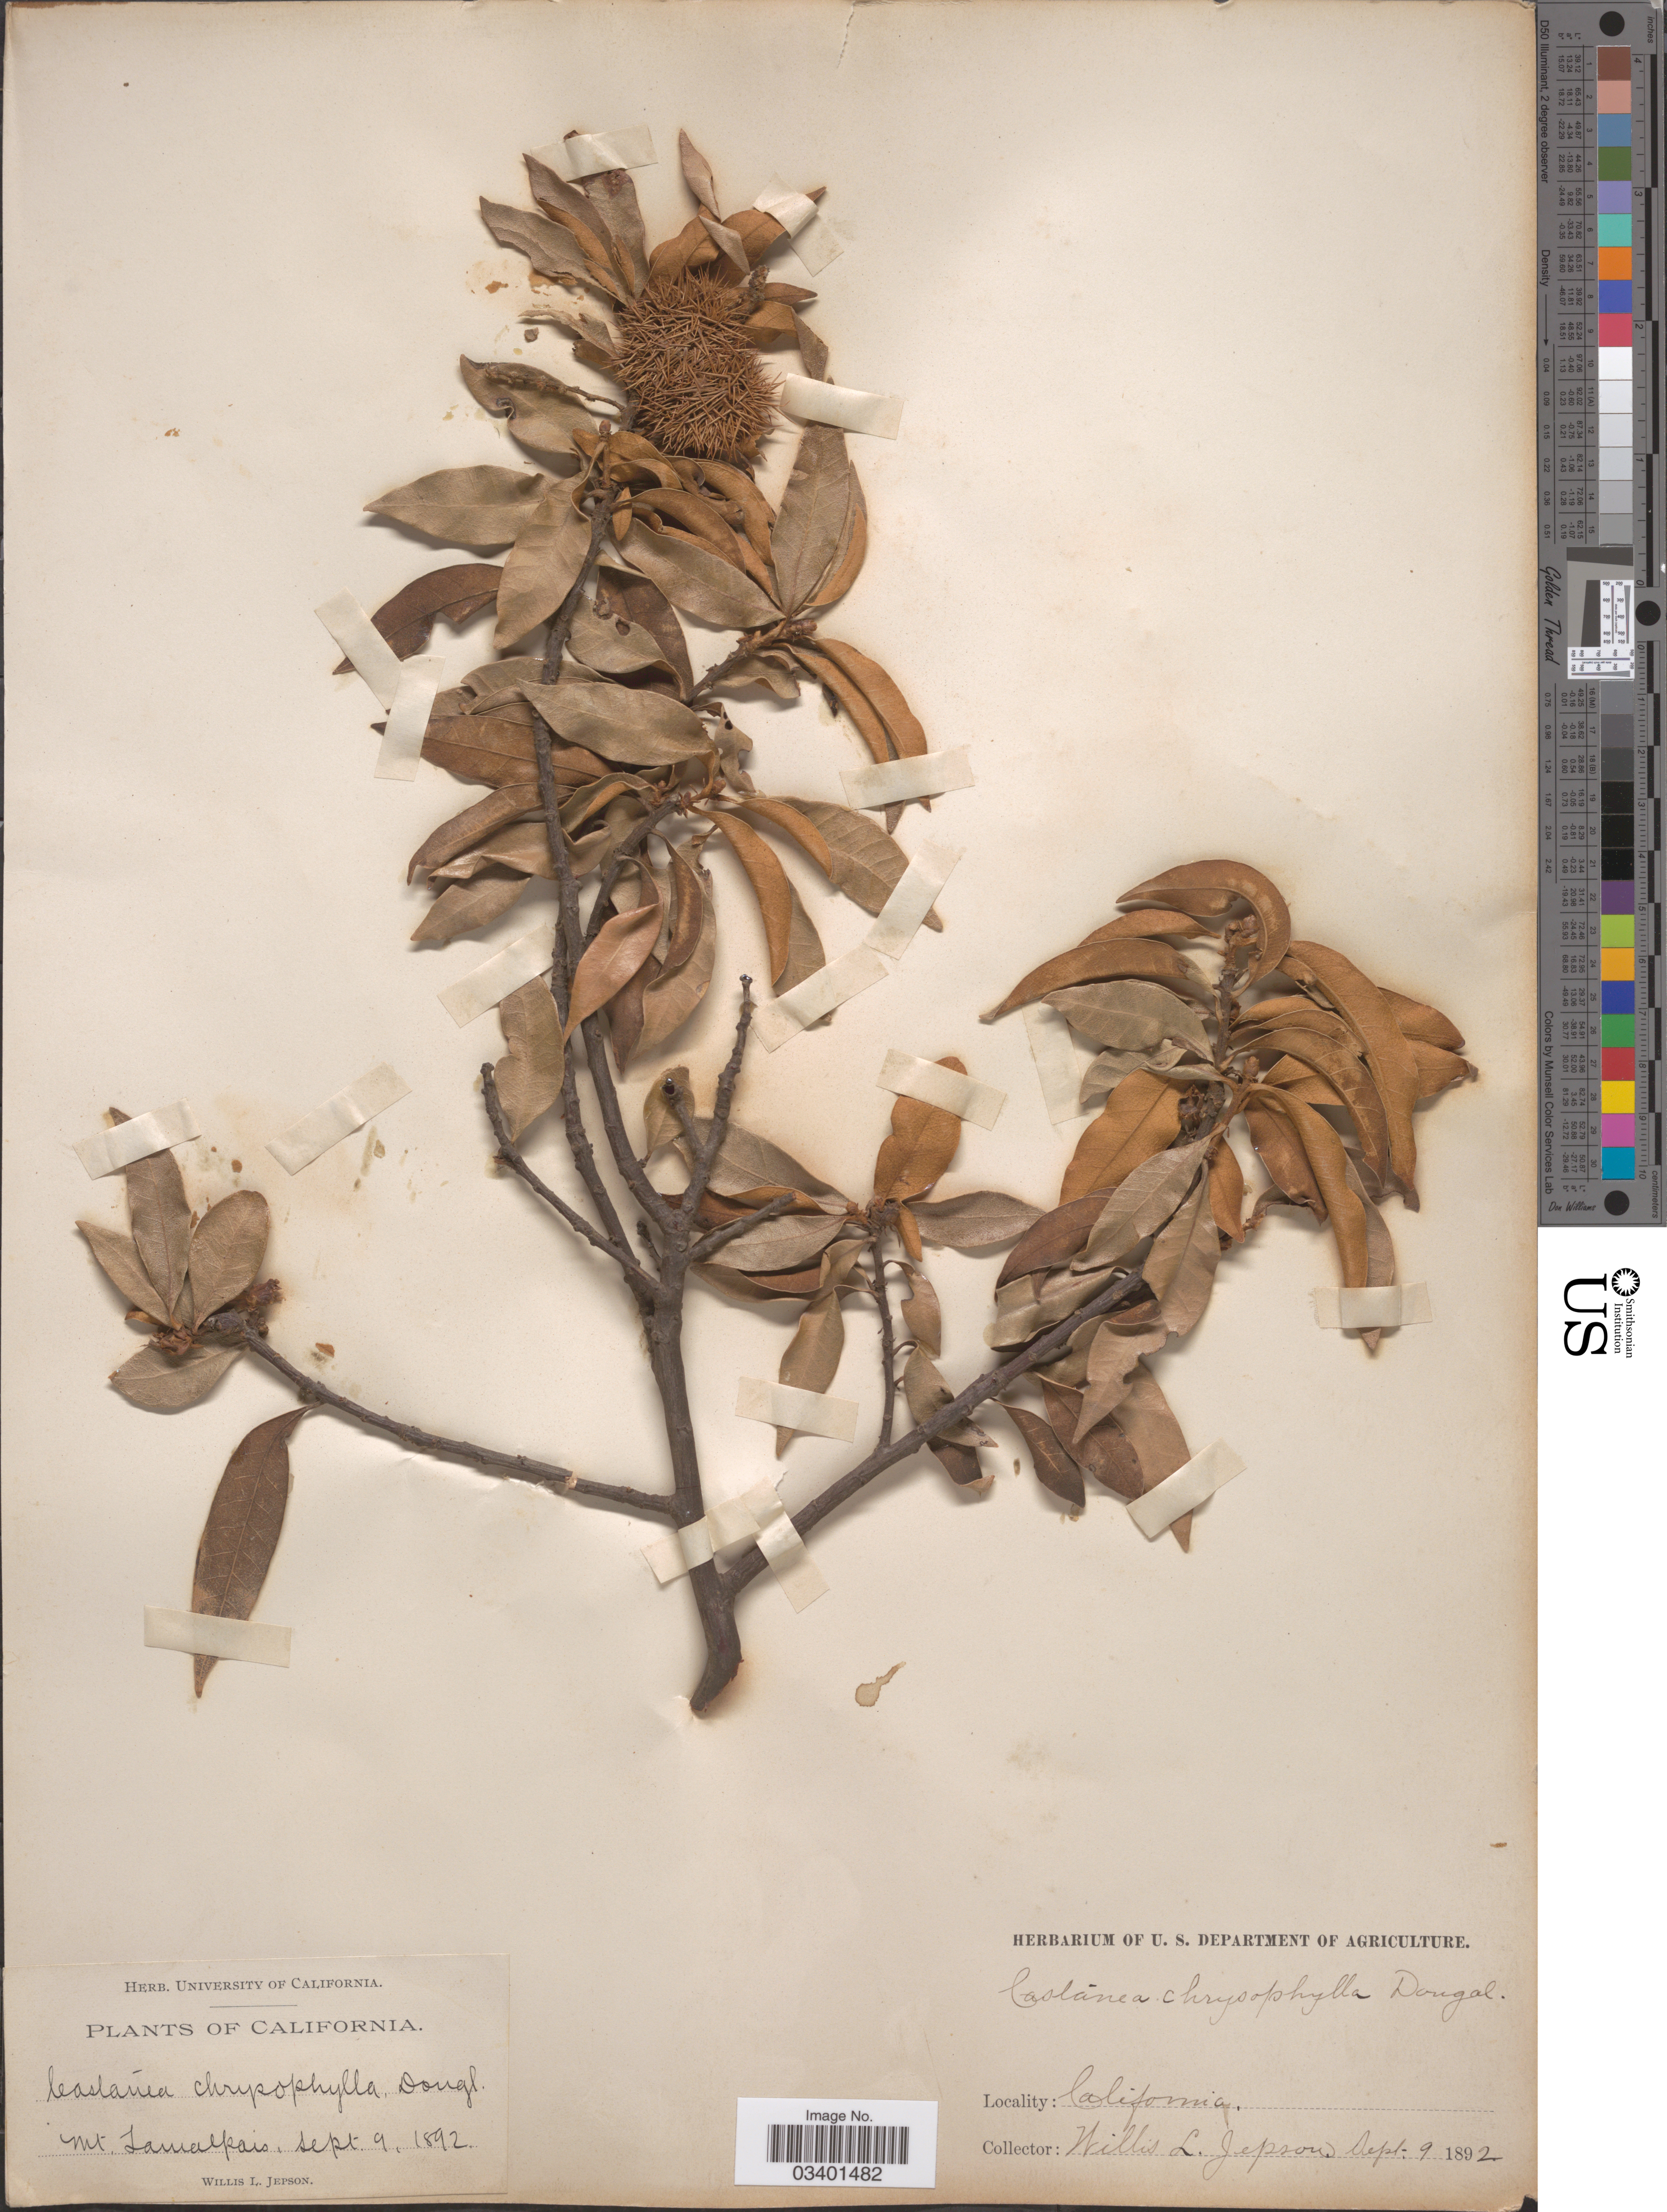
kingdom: Plantae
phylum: Tracheophyta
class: Magnoliopsida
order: Fagales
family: Fagaceae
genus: Chrysolepis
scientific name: Chrysolepis chrysophylla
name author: (Douglas ex Hook.) Hjelmq.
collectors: W. L. Jepson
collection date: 1892-09-09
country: United States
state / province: California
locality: Mt. Tamalpais.